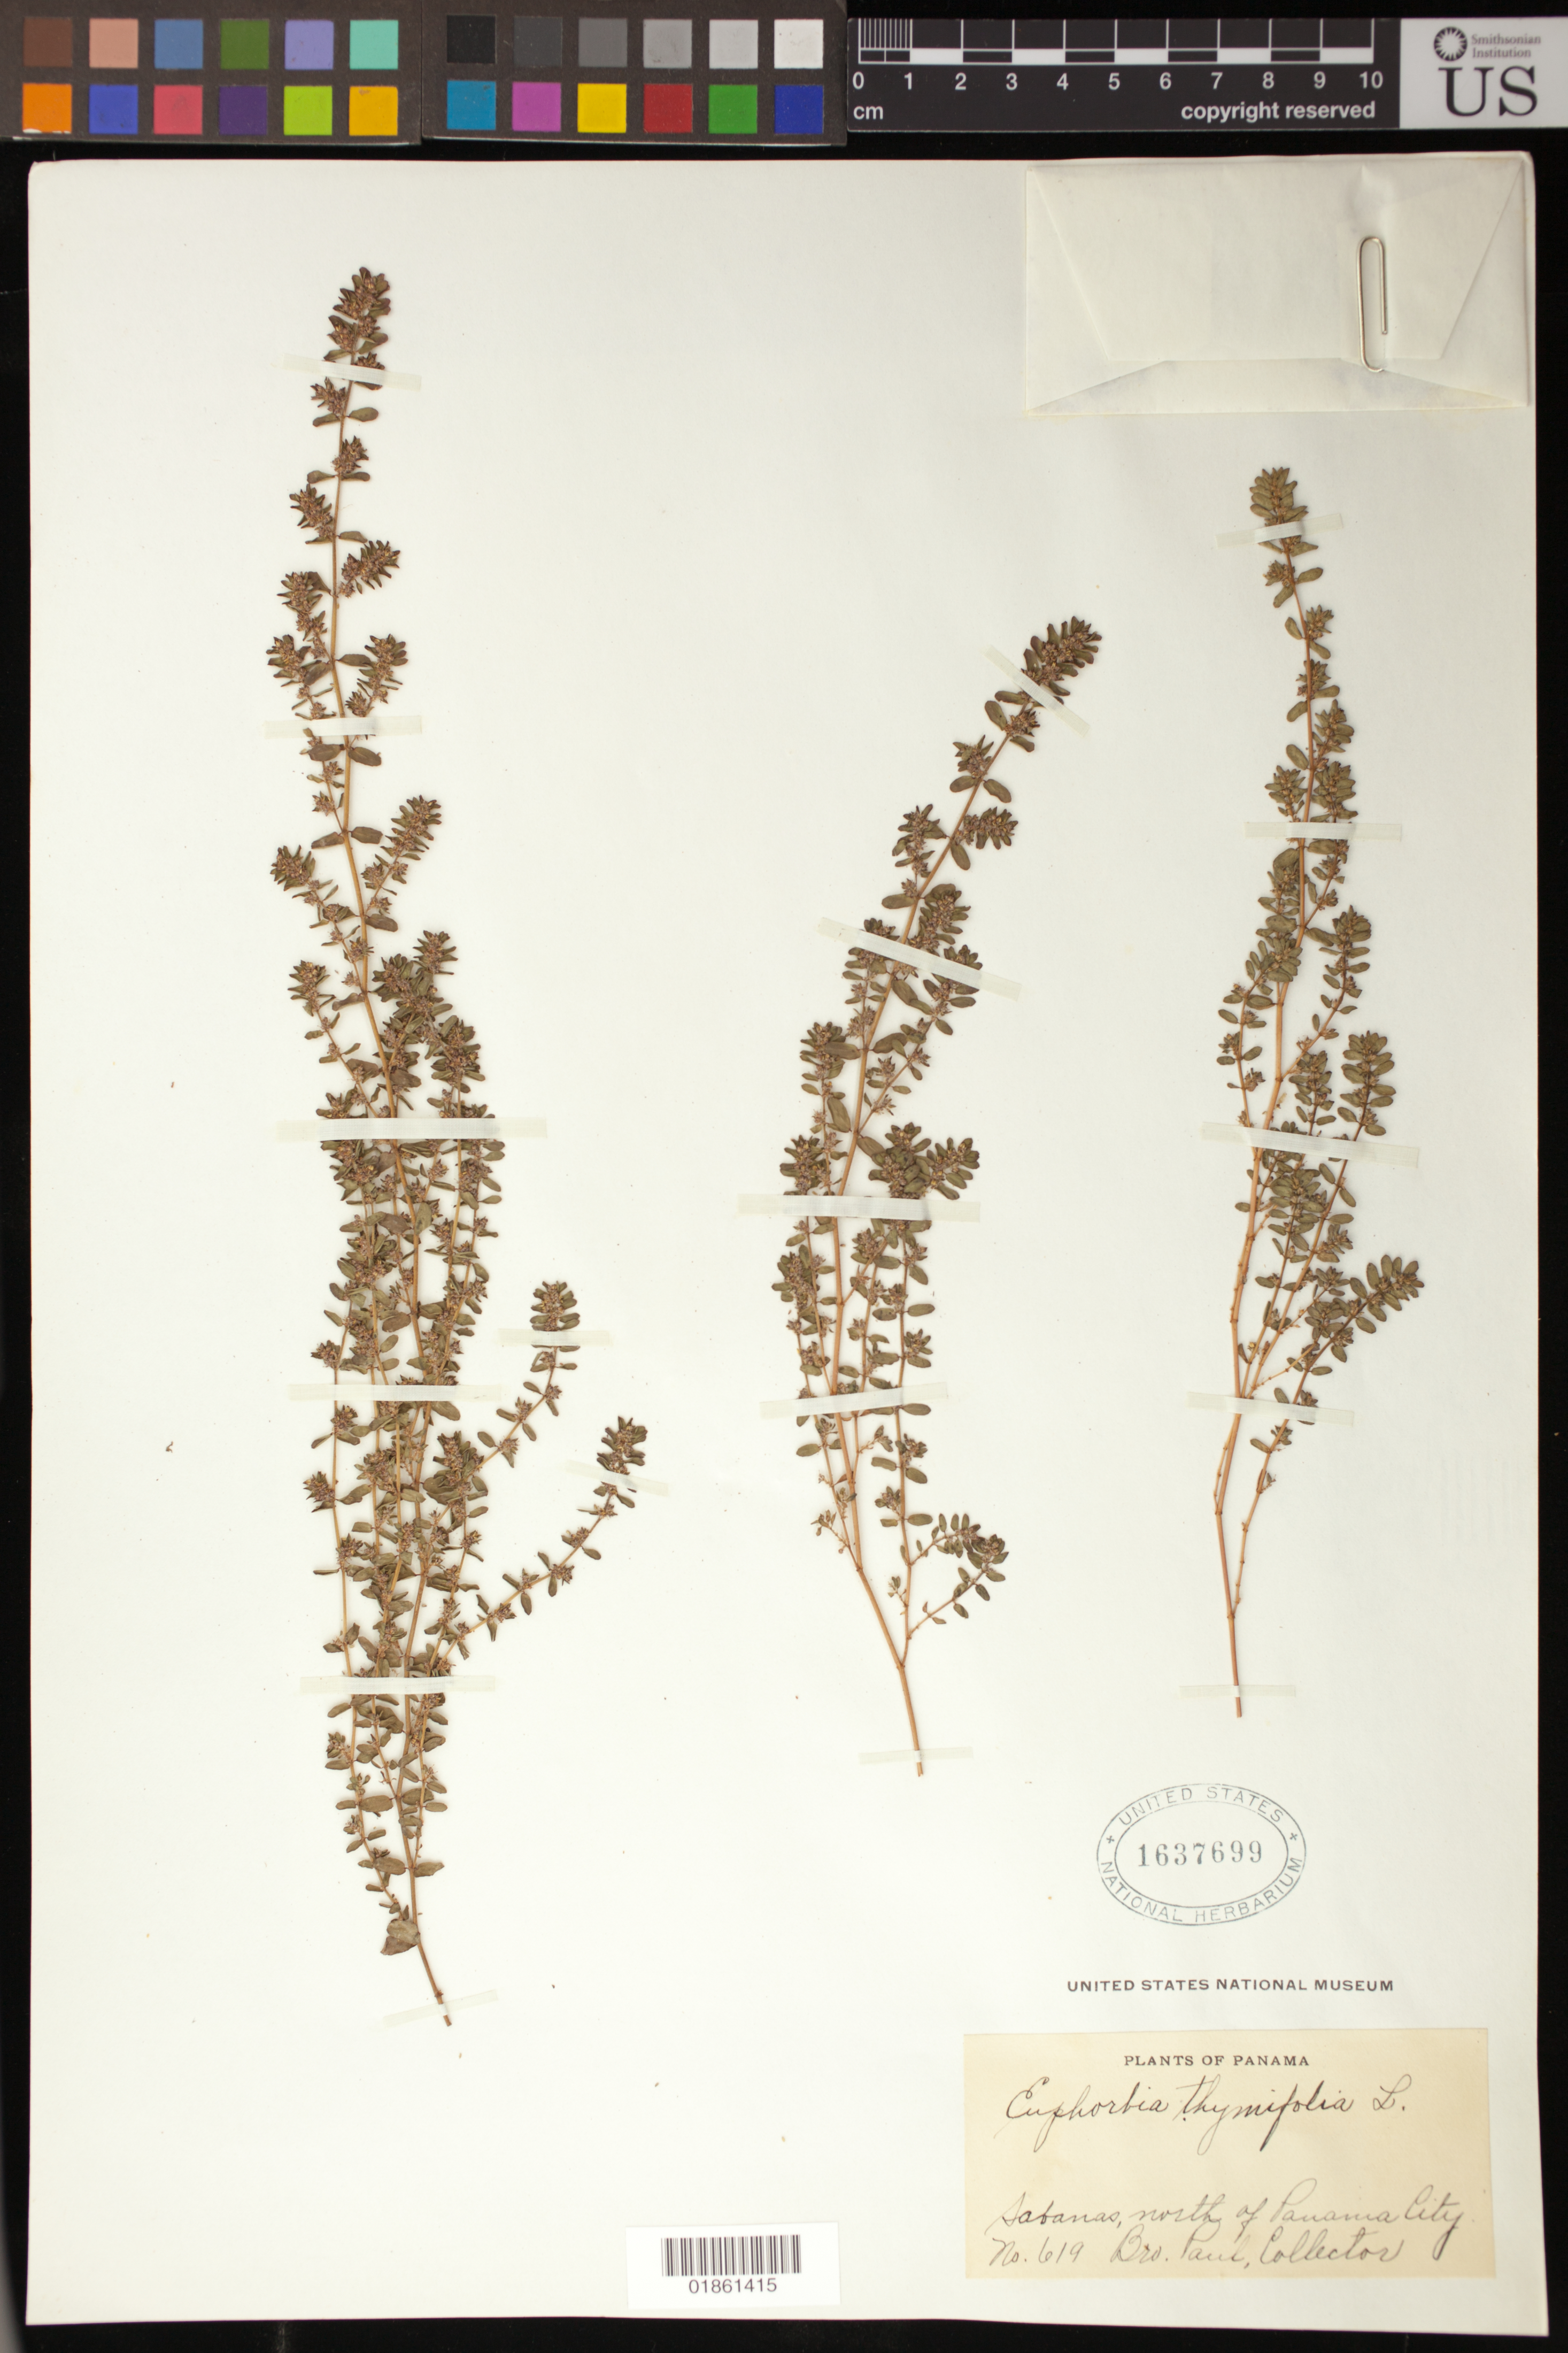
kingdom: Plantae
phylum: Tracheophyta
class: Magnoliopsida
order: Malpighiales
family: Euphorbiaceae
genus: Euphorbia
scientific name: Euphorbia thymifolia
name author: L.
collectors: B. Paul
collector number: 619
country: Panama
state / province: Panamá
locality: Sabanas, north of Panama City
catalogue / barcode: US 1637699